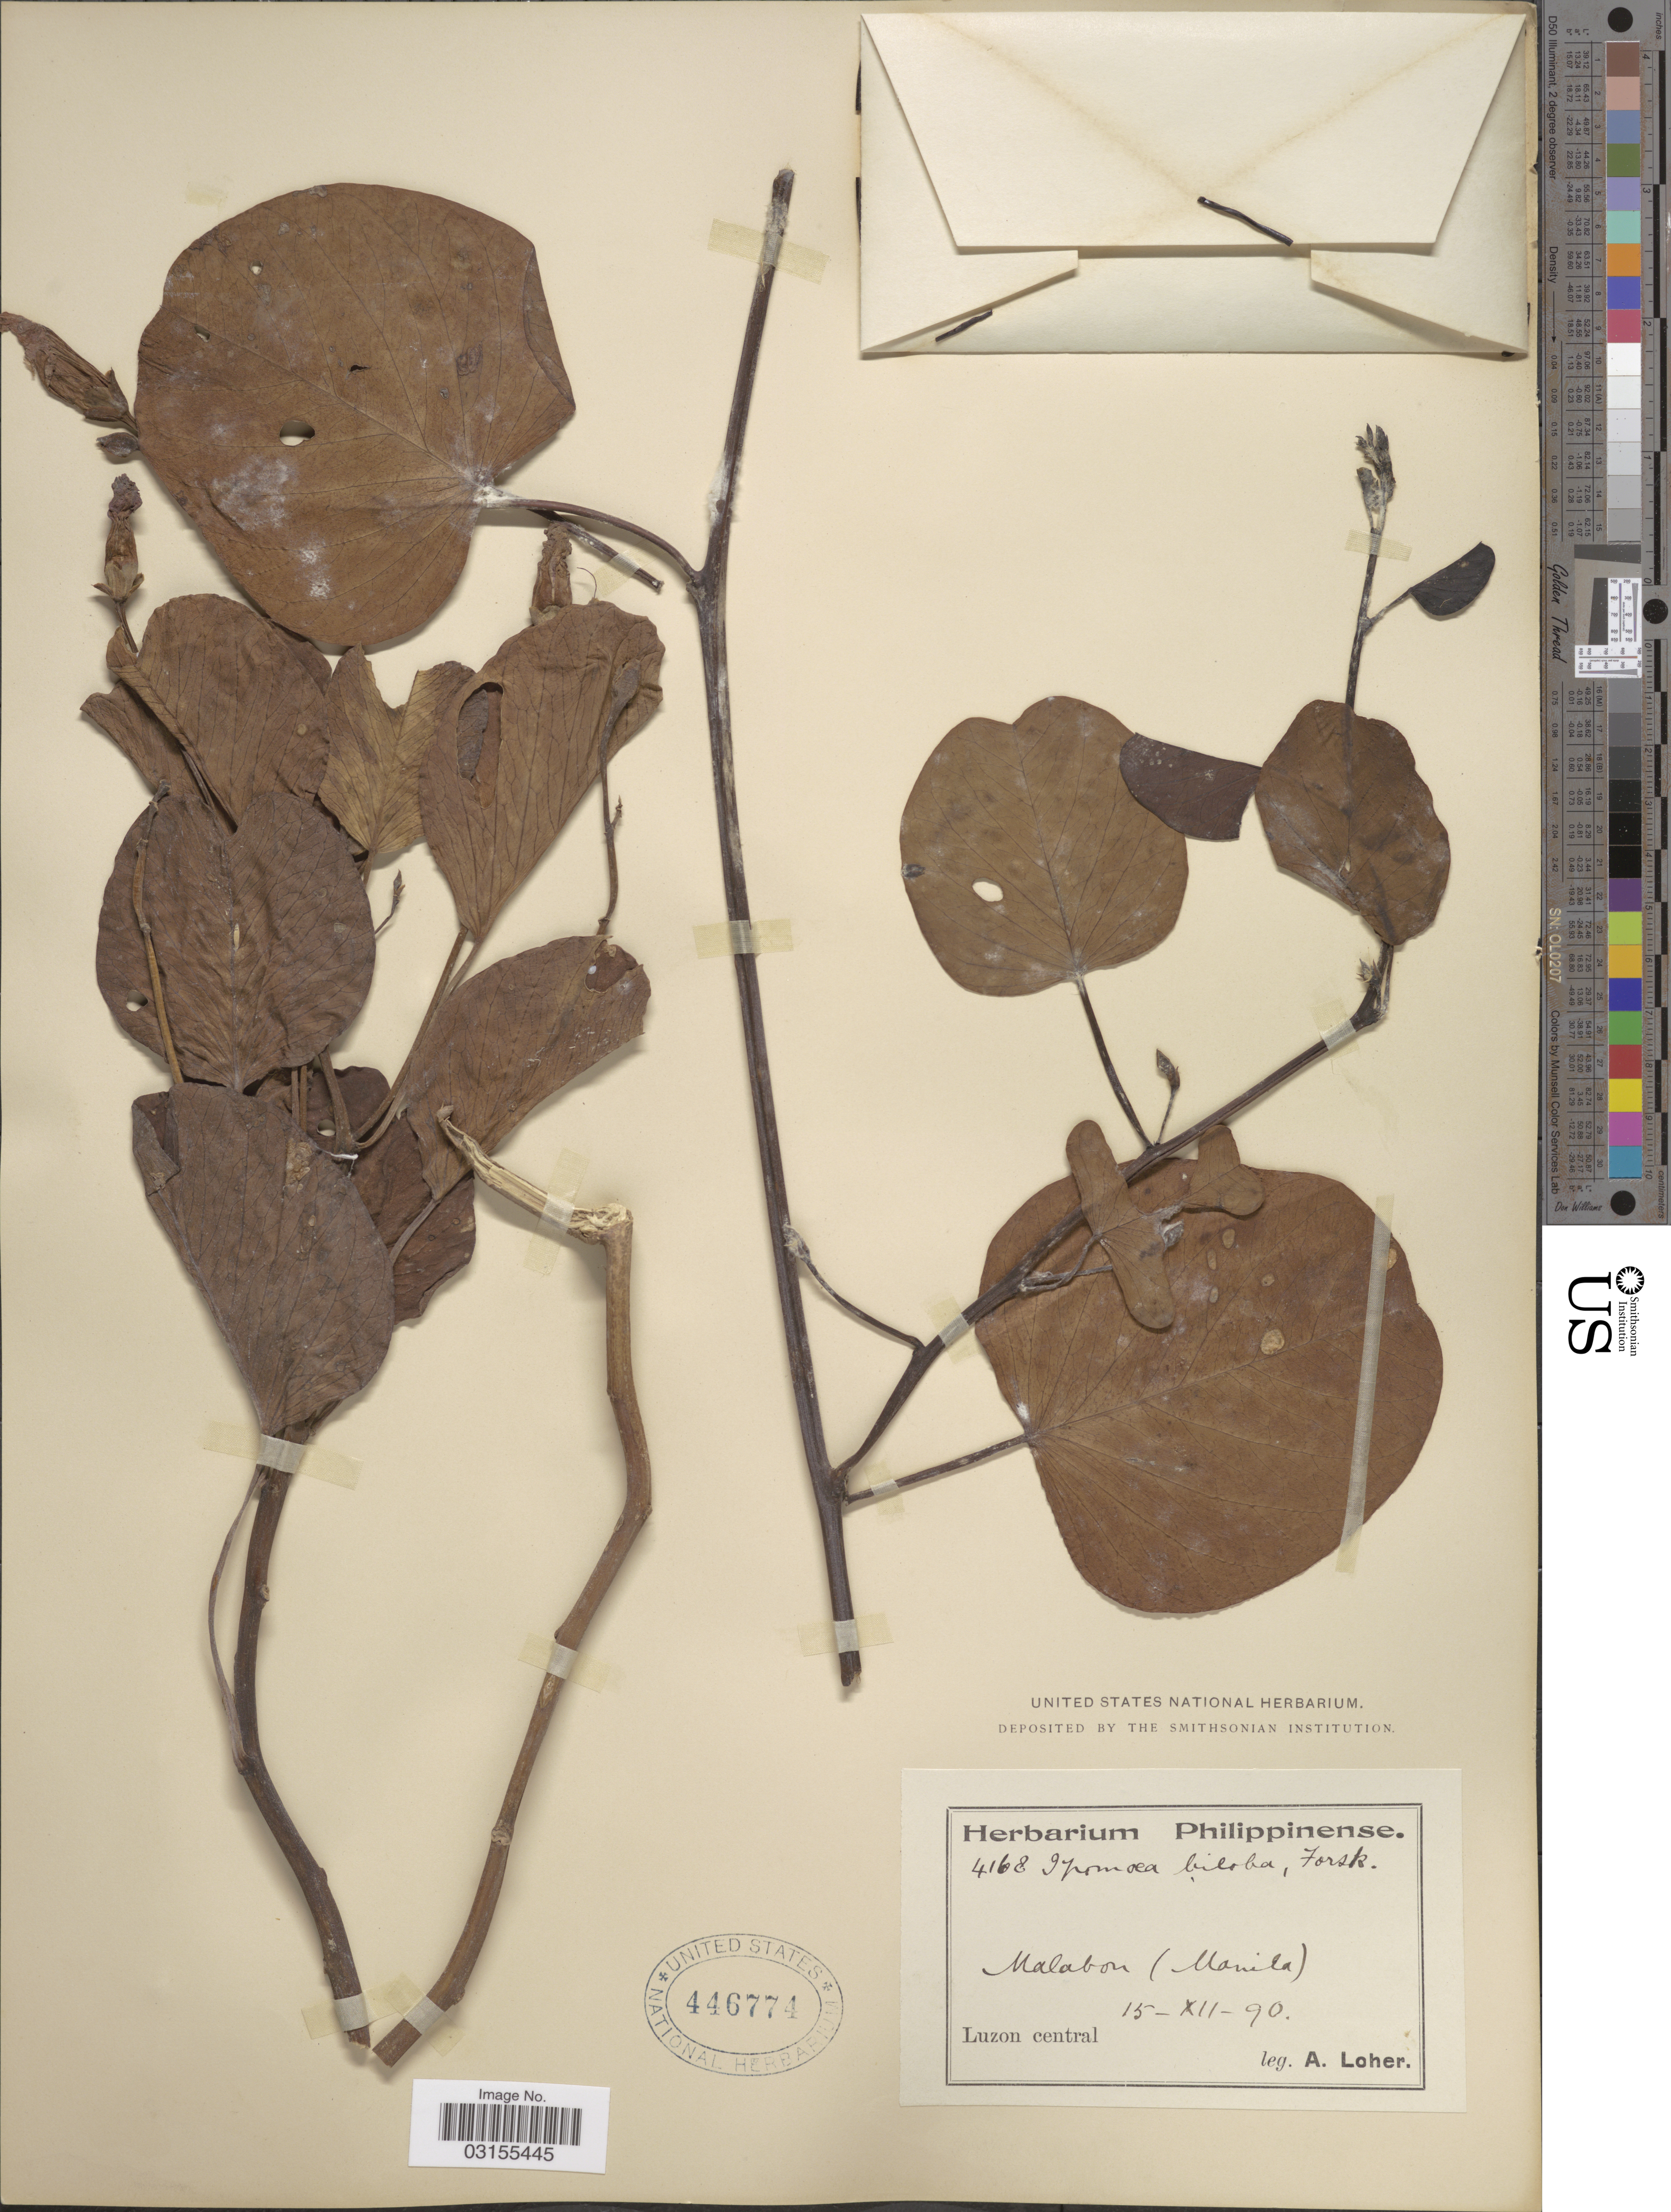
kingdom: Plantae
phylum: Tracheophyta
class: Magnoliopsida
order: Solanales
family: Convolvulaceae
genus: Ipomoea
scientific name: Ipomoea pes-caprae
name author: (L.) R. Br.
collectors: A. Loher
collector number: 4168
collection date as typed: Transcribed d/m/y: 15/12/90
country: Philippines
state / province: Central Luzon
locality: Malabon (Manila) Luzon central.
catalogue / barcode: US 446774